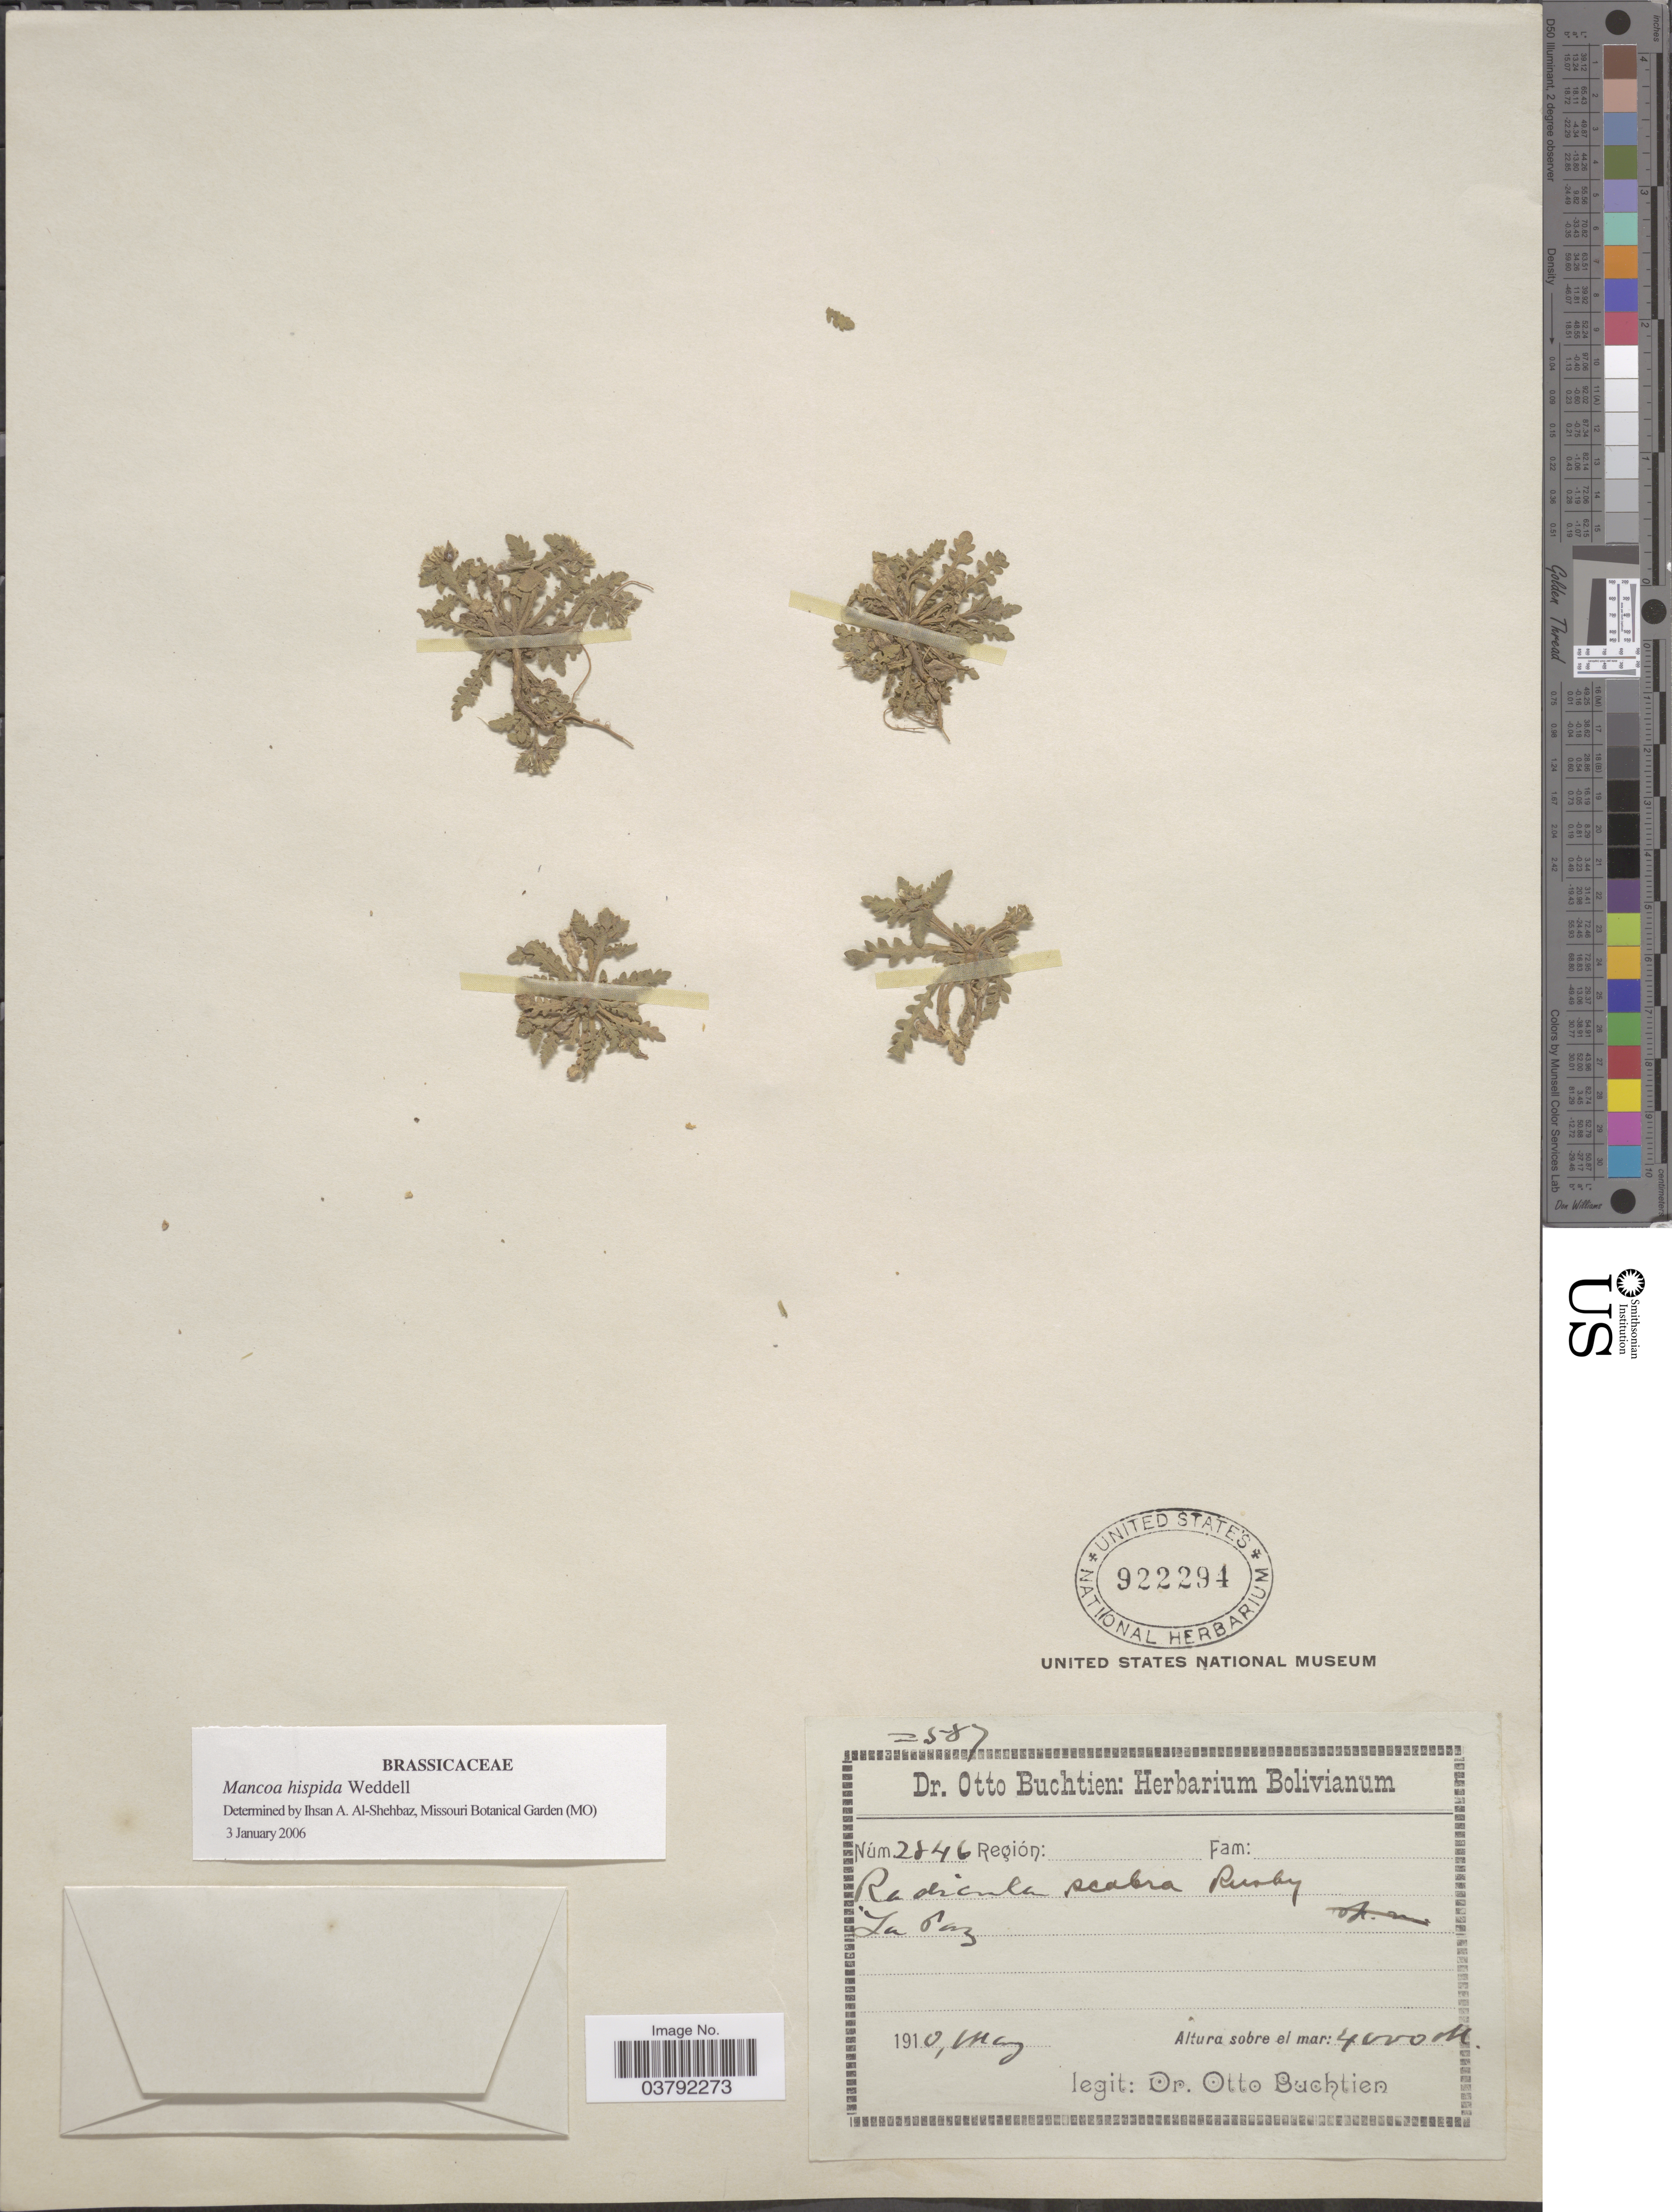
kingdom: Plantae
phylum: Tracheophyta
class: Magnoliopsida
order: Brassicales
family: Brassicaceae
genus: Mancoa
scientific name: Mancoa hispida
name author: Wedd.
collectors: O. Buchtien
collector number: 2846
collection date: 1910-03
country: Bolivia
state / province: La Paz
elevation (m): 4000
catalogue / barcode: US 922294